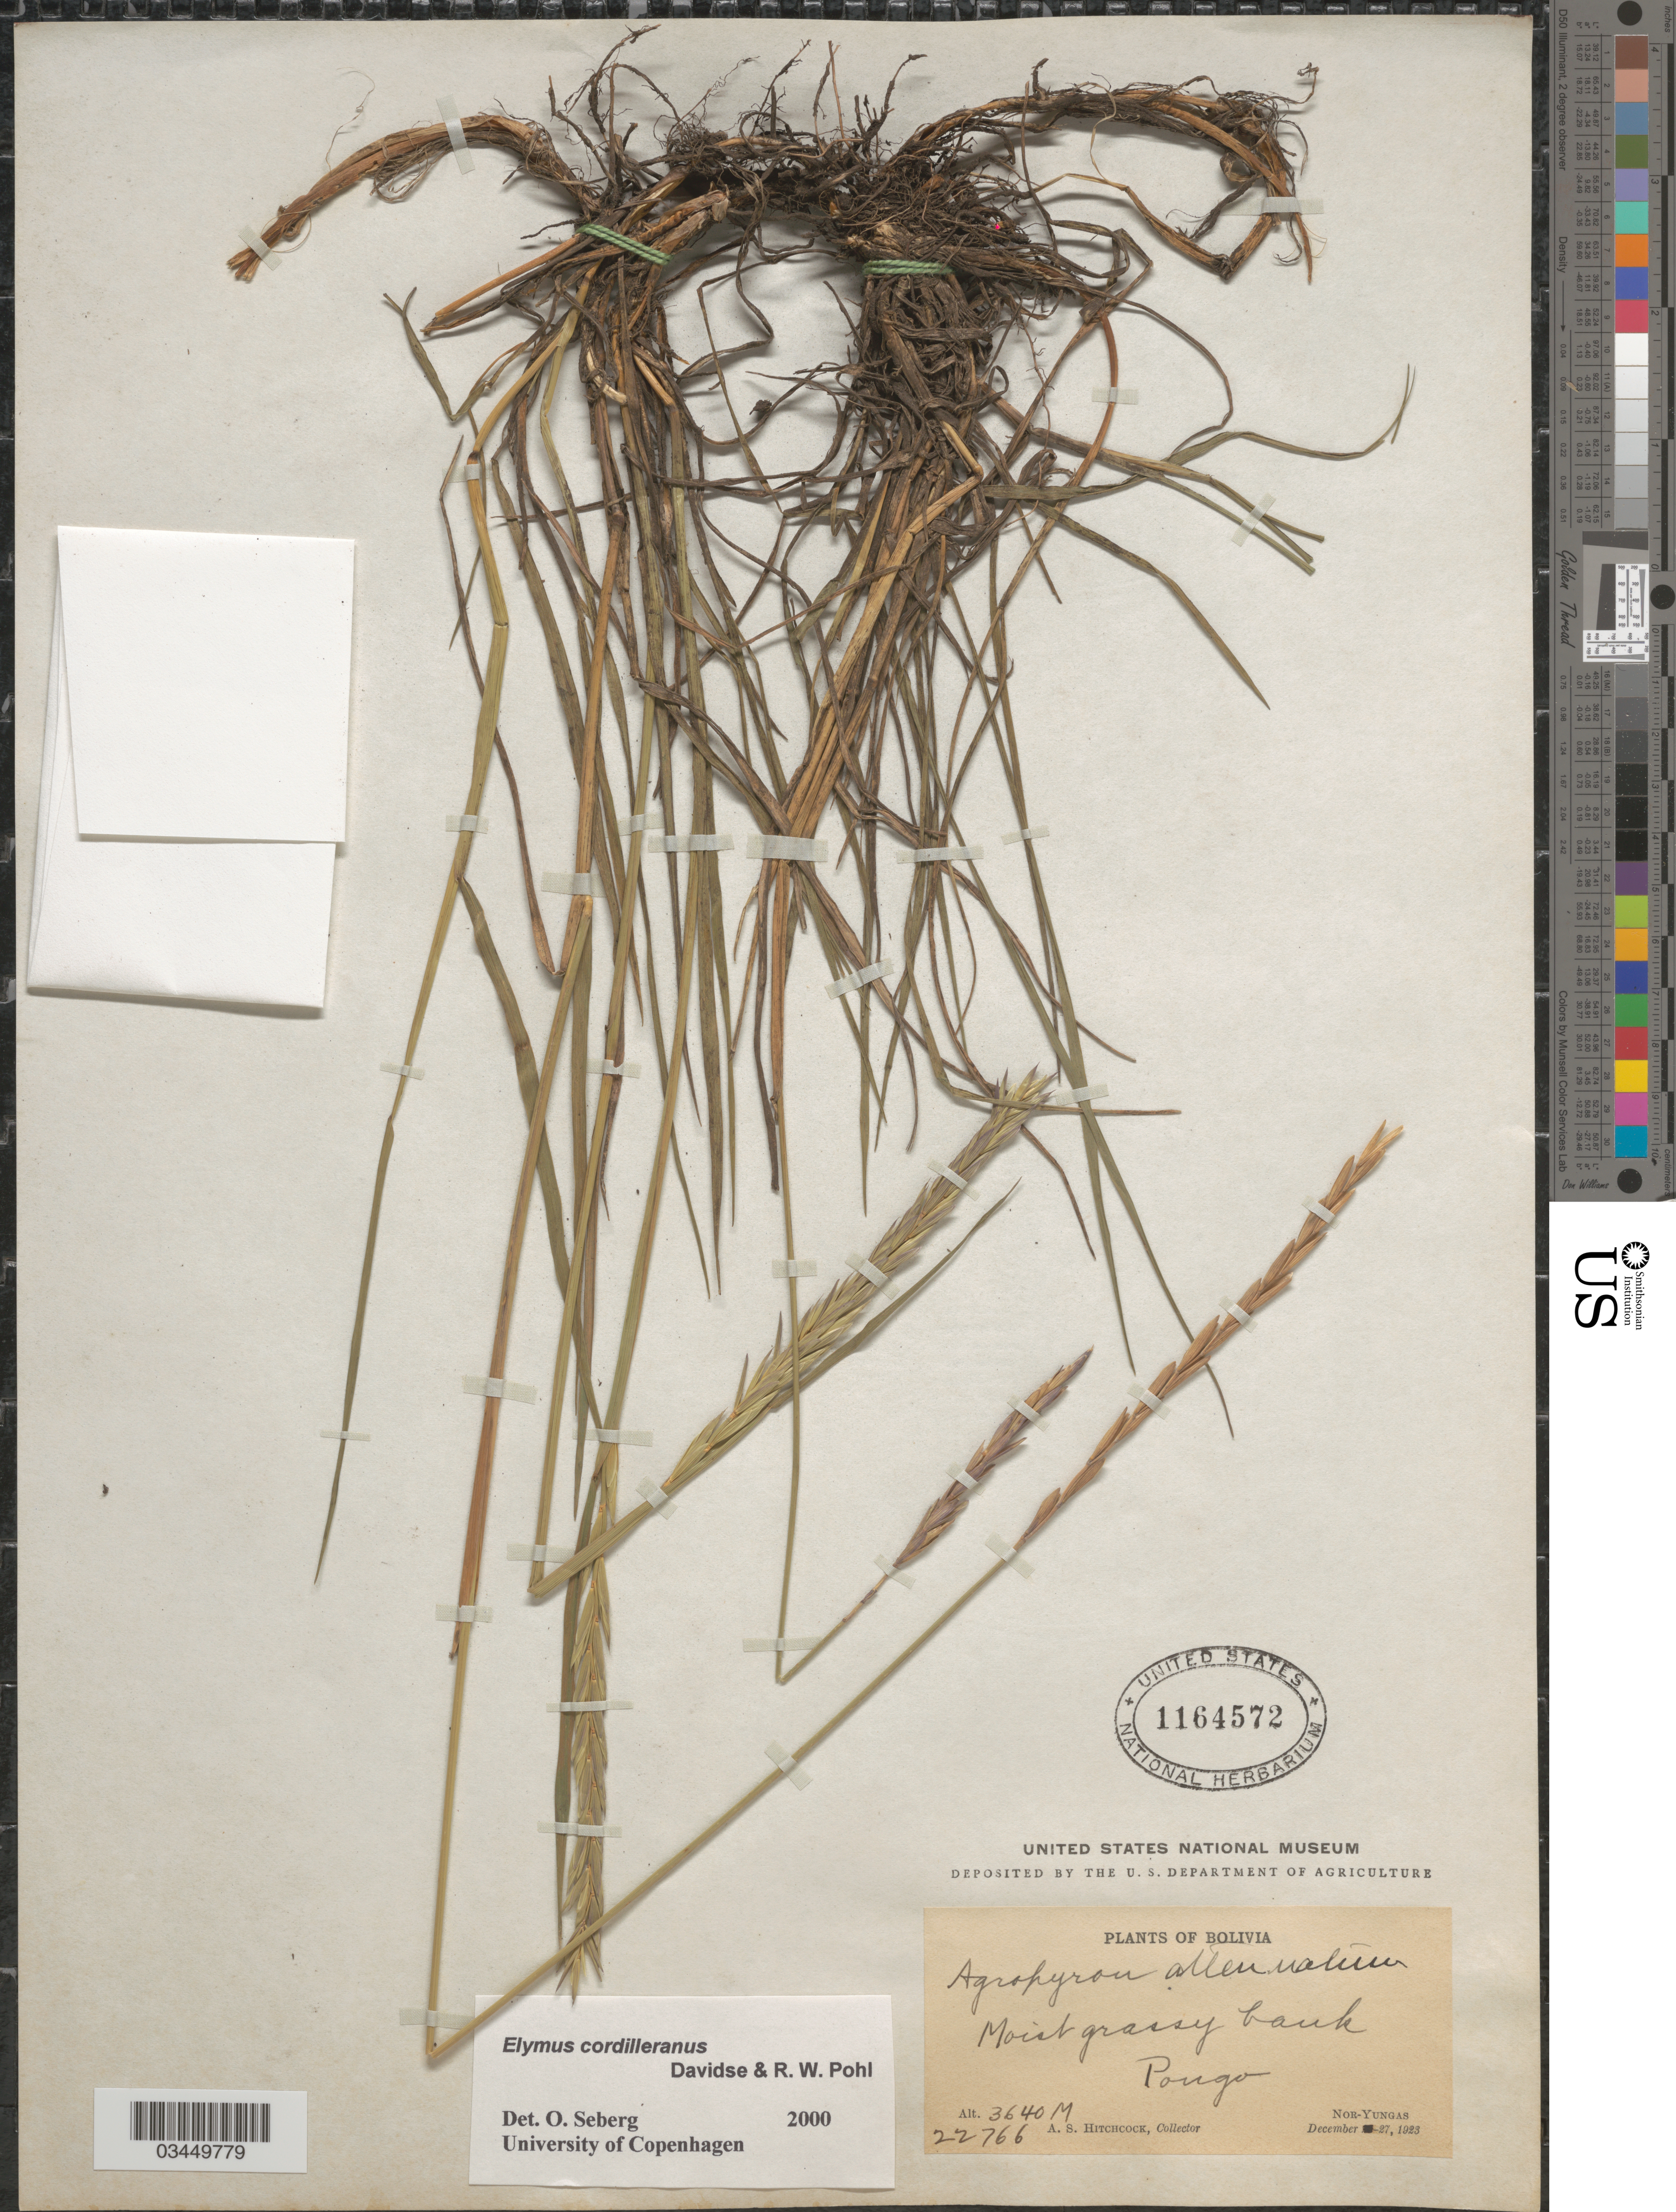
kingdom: Plantae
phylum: Tracheophyta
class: Liliopsida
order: Poales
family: Poaceae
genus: Elymus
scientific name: Elymus cordilleranus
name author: Davidse & R.W. Pohl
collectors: A. S. Hitchcock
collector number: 22766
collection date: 1923-12-27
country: Bolivia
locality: Pongo. Nor-Yungas.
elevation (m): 3640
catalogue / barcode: US 1164572